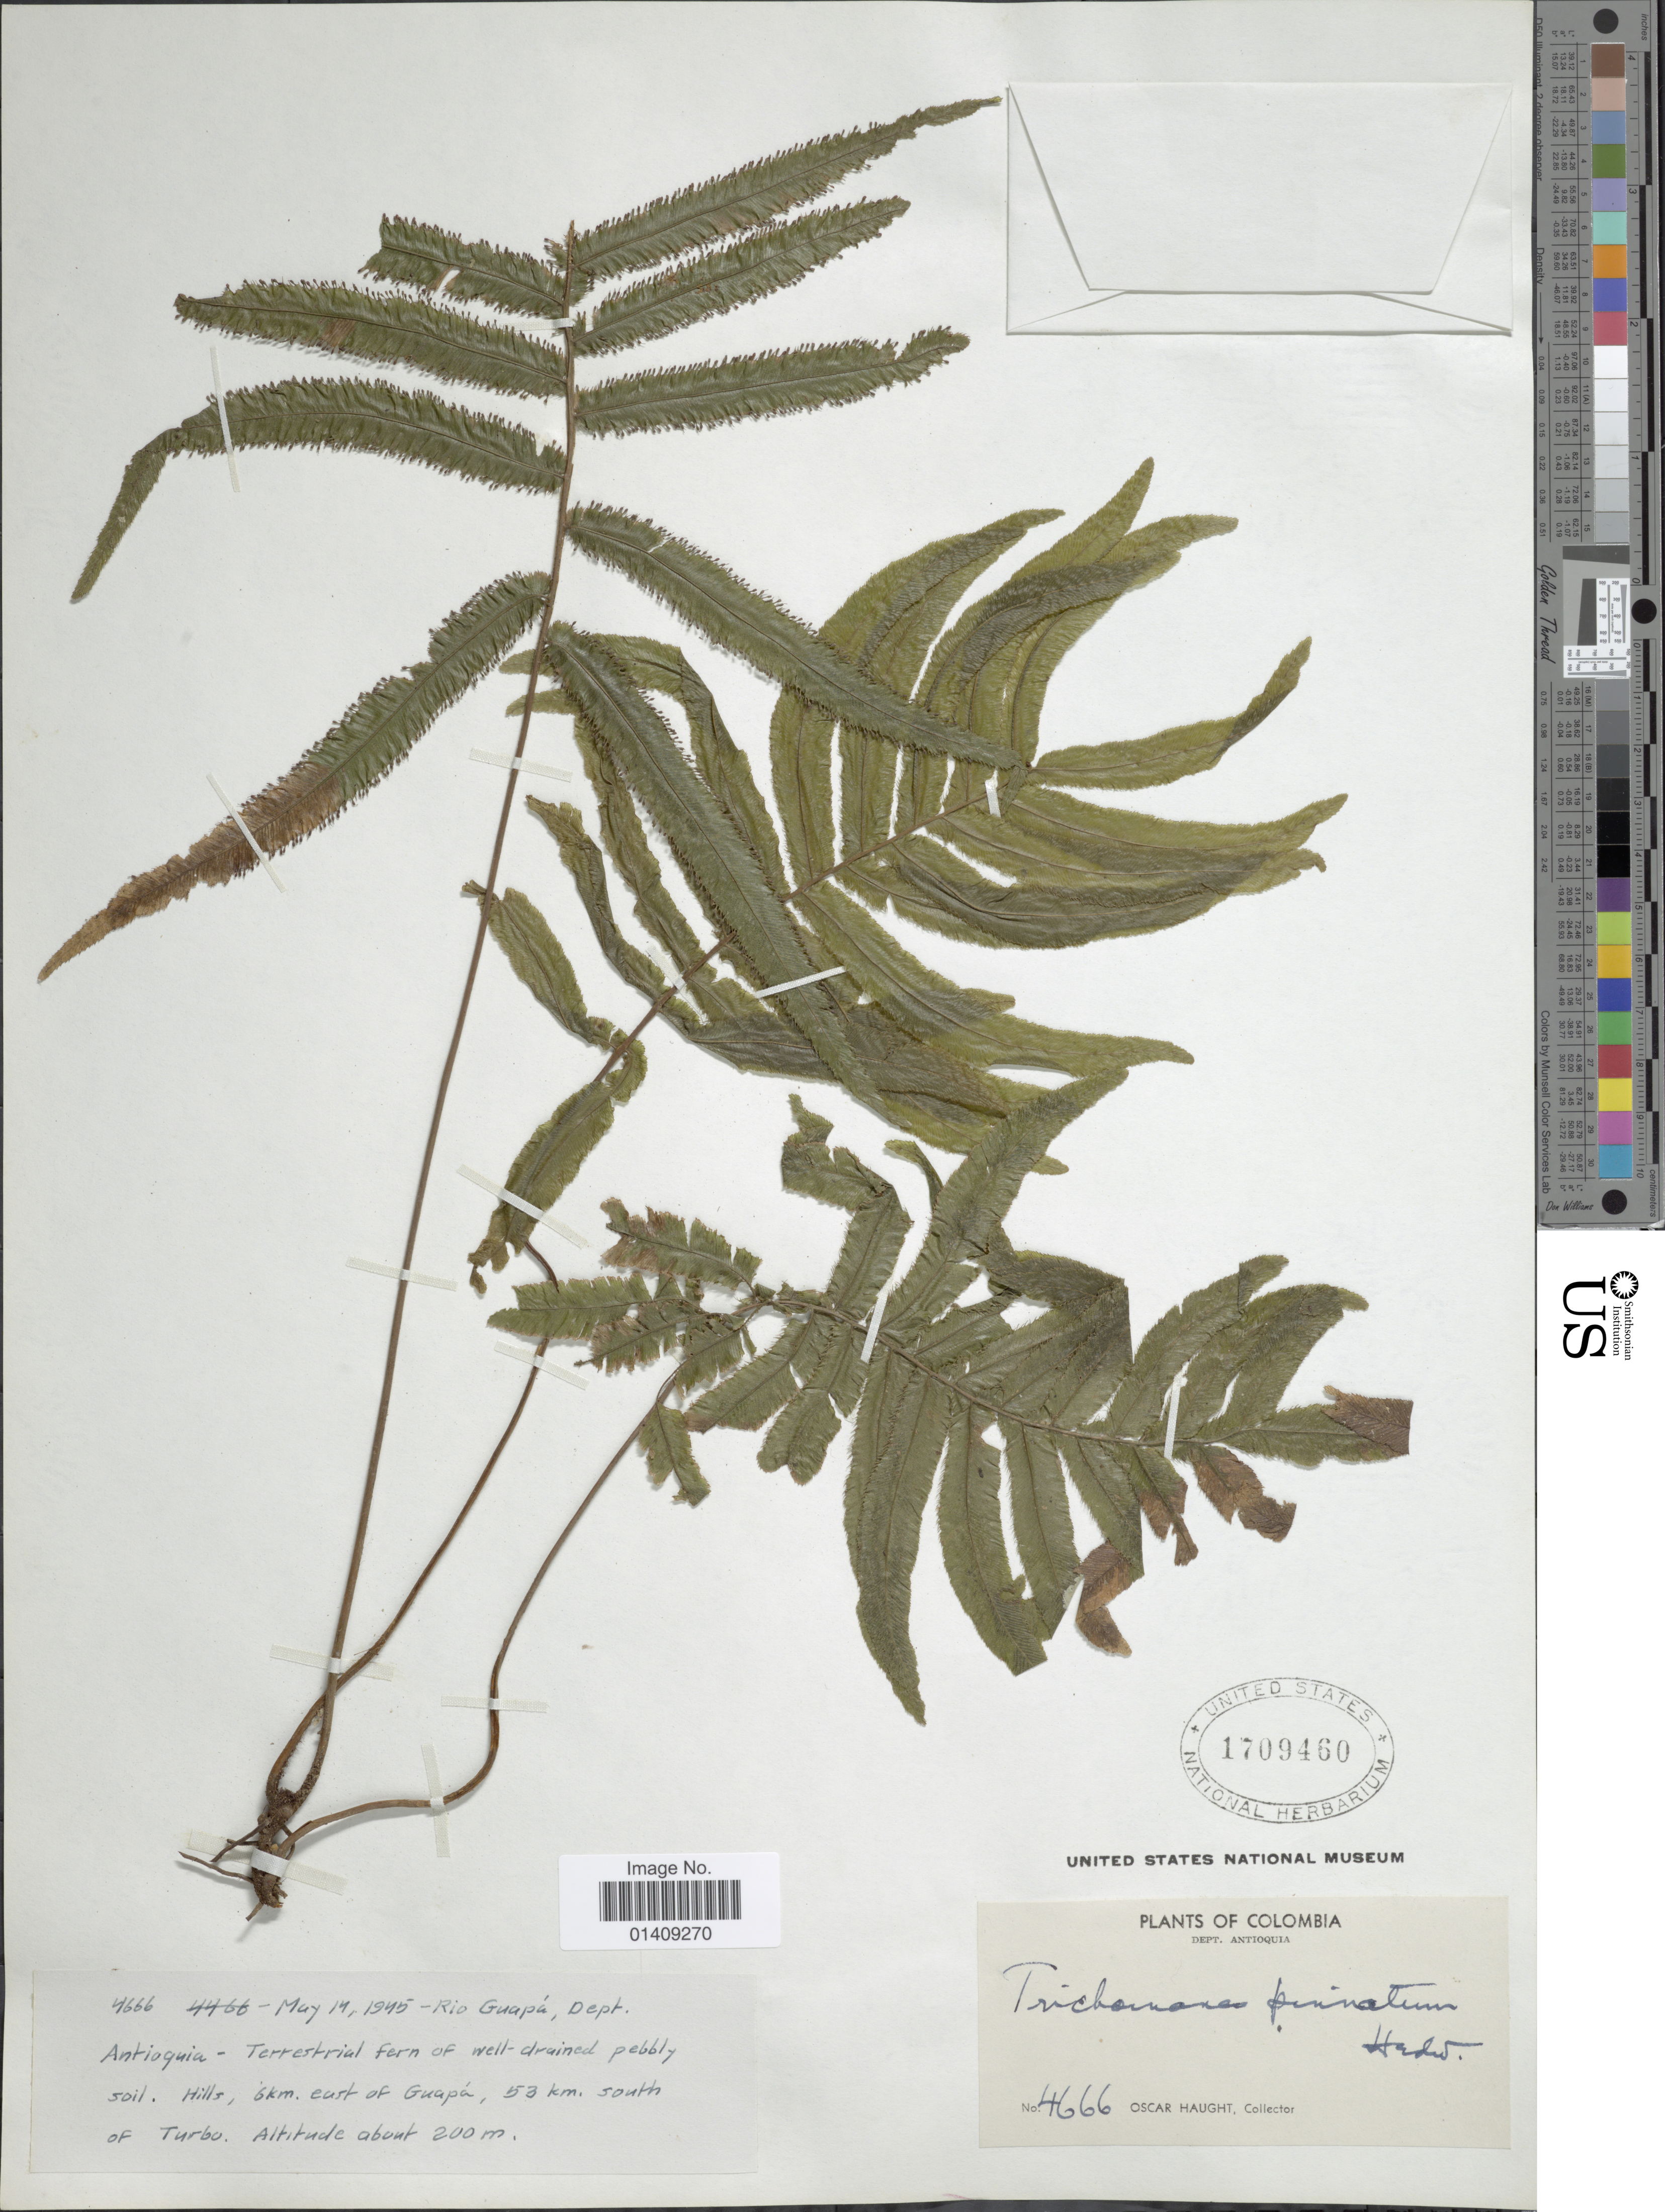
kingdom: Plantae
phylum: Tracheophyta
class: Polypodiopsida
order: Hymenophyllales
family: Hymenophyllaceae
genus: Trichomanes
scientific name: Trichomanes pinnatum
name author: Hedw.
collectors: O. L. Haught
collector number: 4666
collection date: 1945-05-14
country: Colombia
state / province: Antioquia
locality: Rio Guapa, Dept. Antioquia 65km east of Guapa 53 km south of Turbo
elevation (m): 200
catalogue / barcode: US 1709460